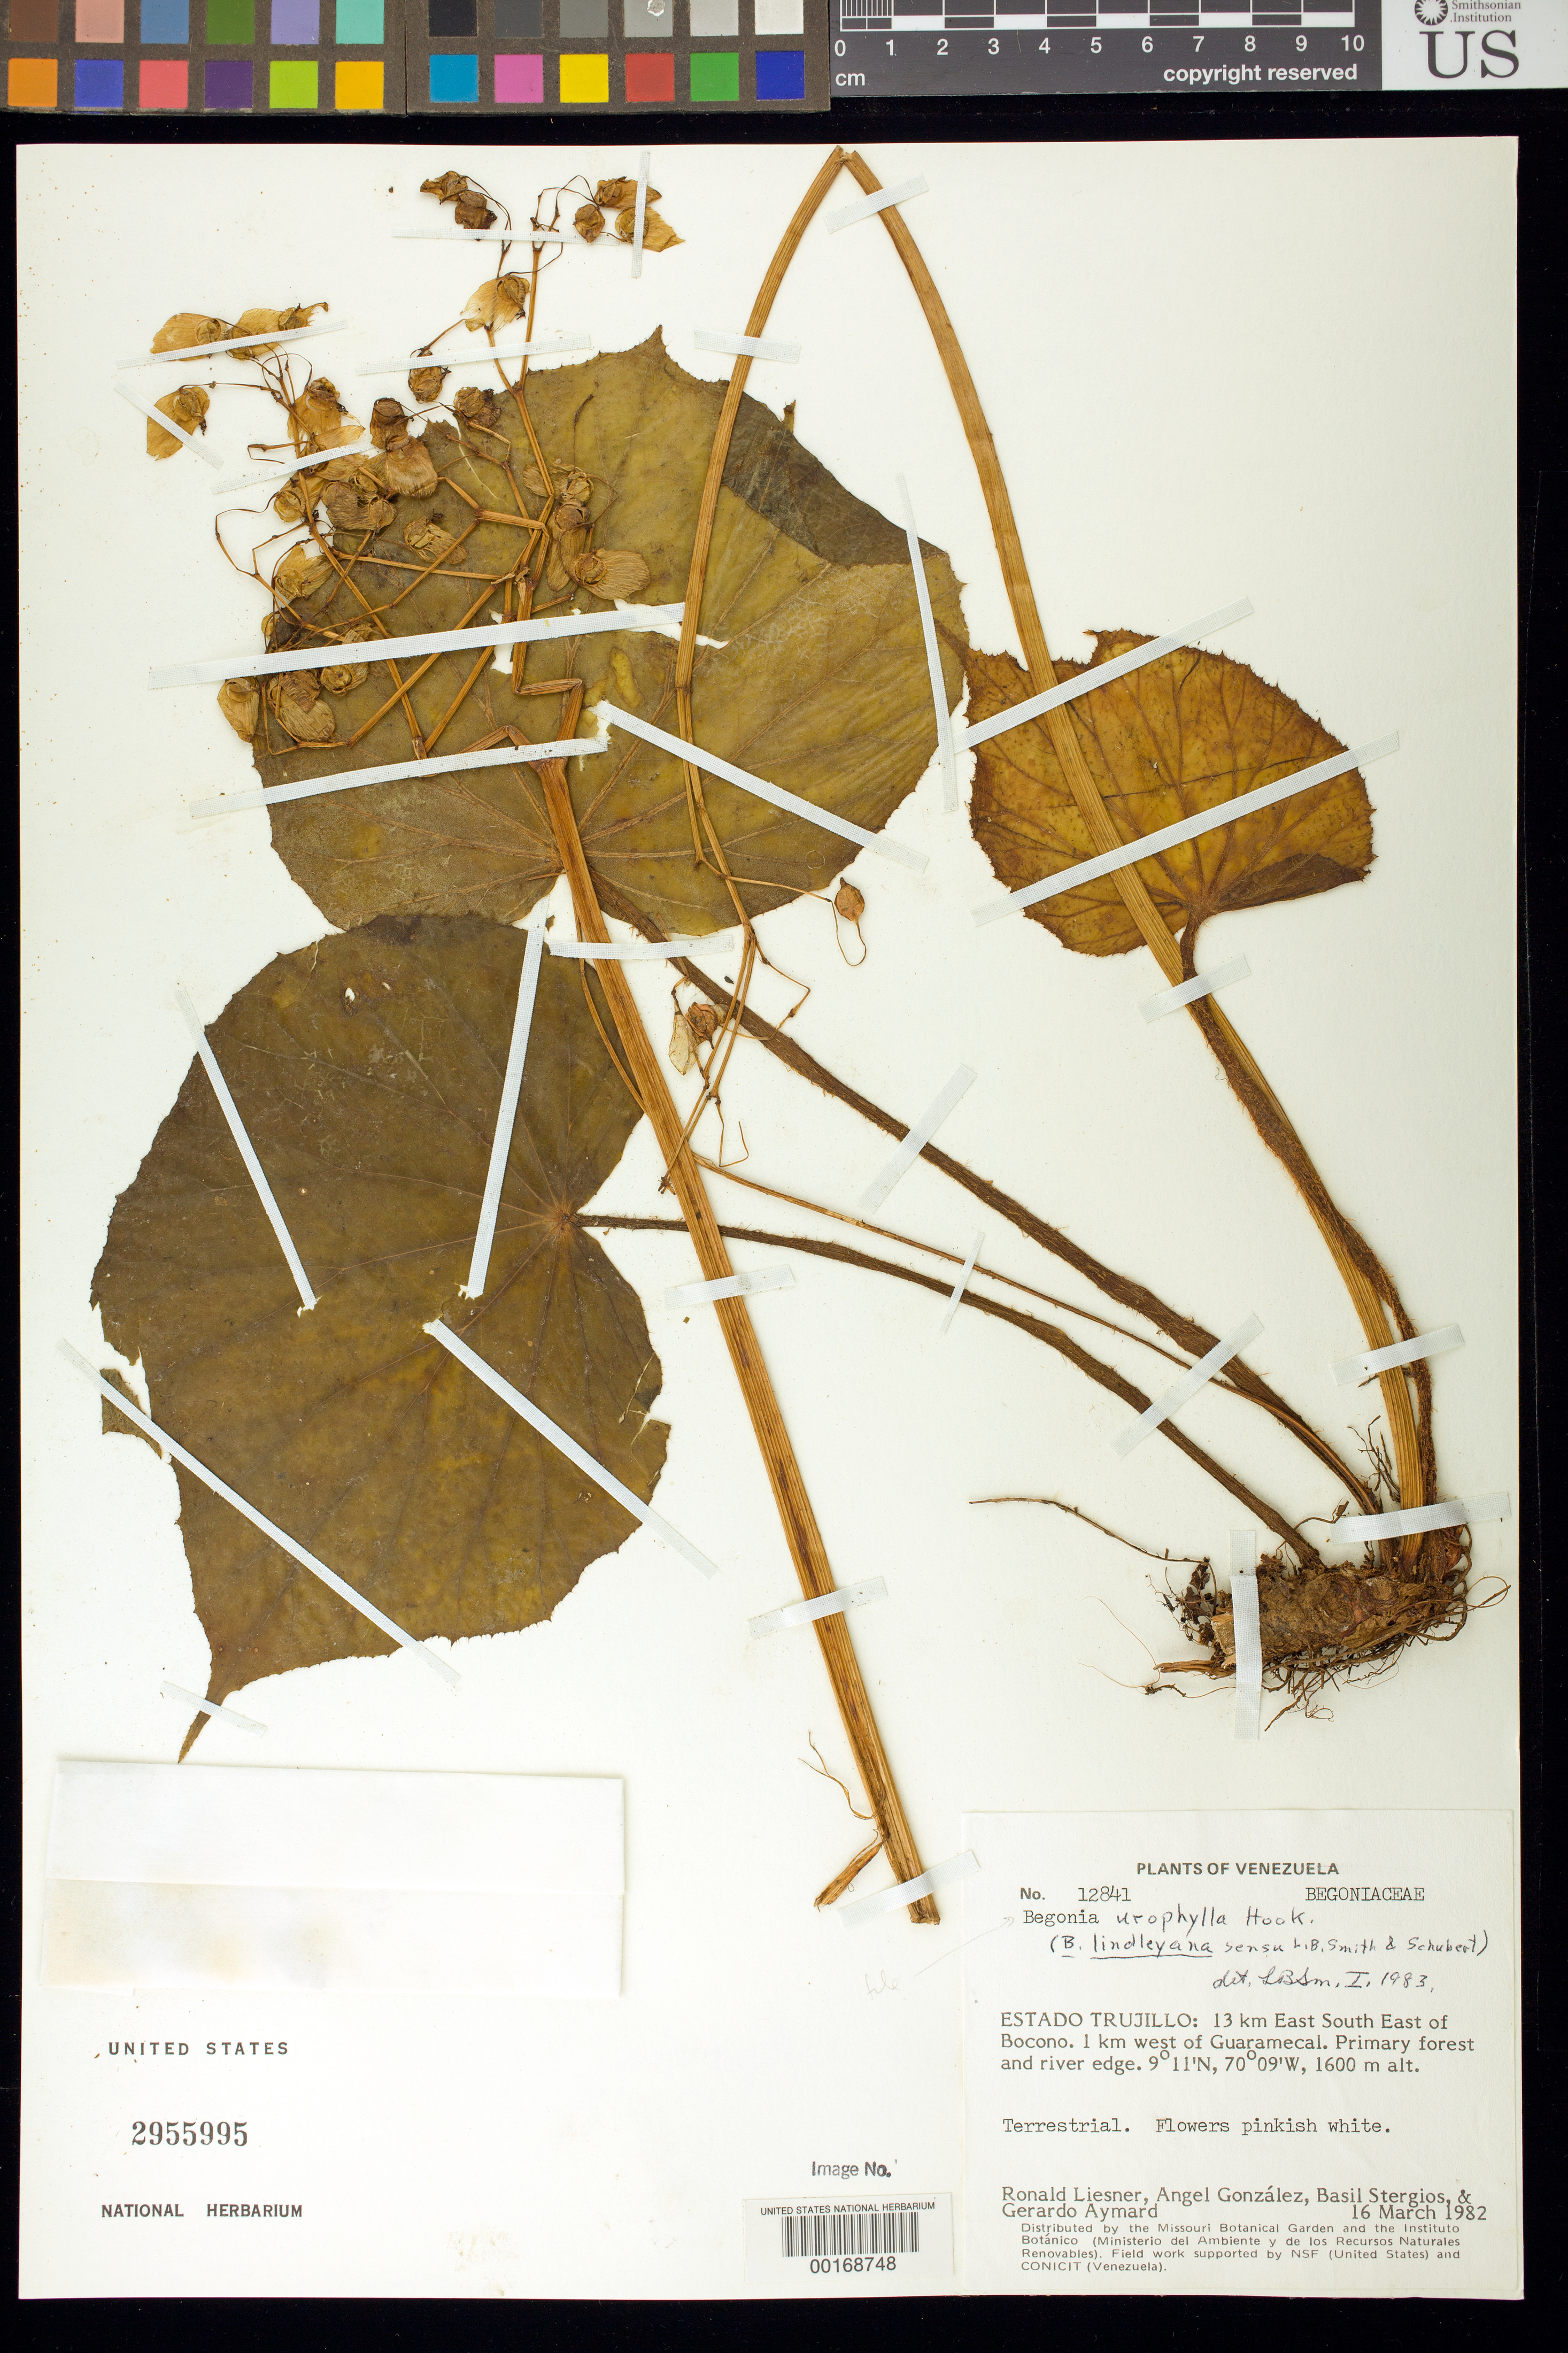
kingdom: Plantae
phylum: Tracheophyta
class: Magnoliopsida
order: Cucurbitales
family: Begoniaceae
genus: Begonia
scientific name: Begonia urophylla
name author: Hook.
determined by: Smith, Lyman B., (US), NMNH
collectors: R. L. Liesner, A. C. González, B. G. Stergios & G. A. Aymard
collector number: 12841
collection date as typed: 16 Mar 1982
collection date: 1982-03-16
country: Venezuela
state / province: Trujillo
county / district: Boconó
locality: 13 km ESE of Boconó, 1 km W of Guaramacal.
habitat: Primary forest and river edge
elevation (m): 1600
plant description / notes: MO, PORT, US, VEN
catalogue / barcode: US 2955995